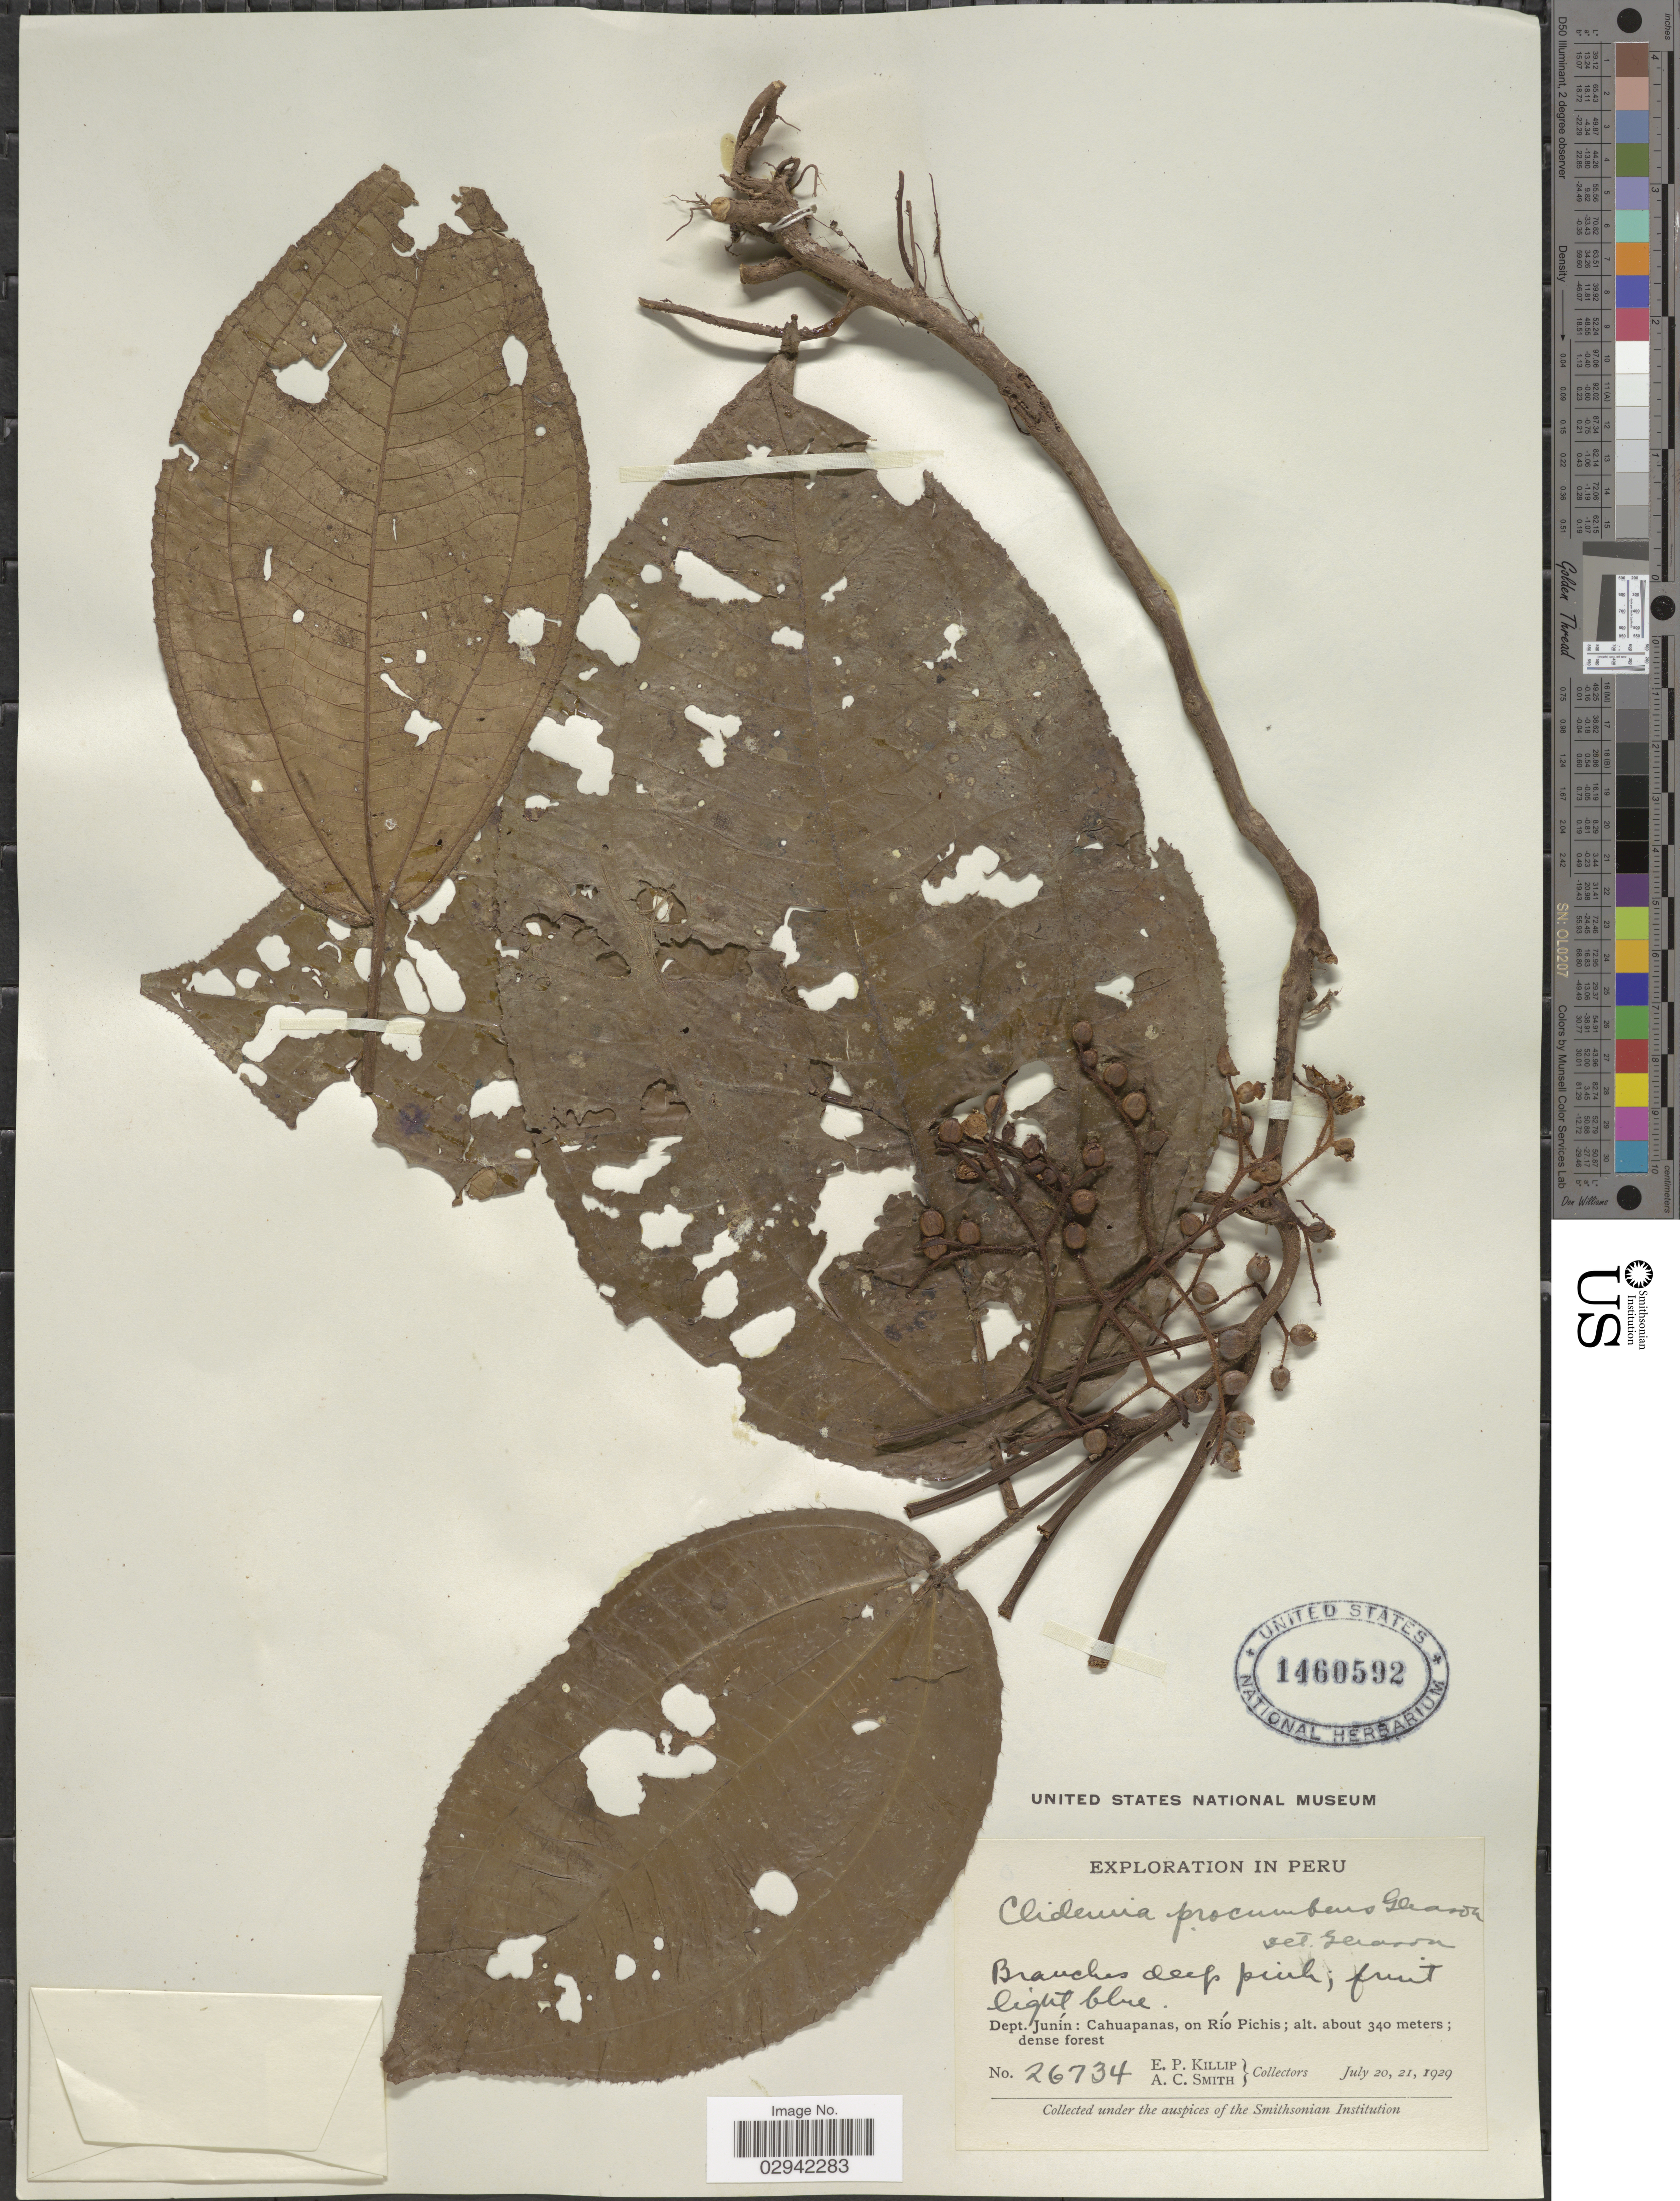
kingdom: Plantae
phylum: Tracheophyta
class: Magnoliopsida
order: Myrtales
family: Melastomataceae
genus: Miconia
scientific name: Miconia procumbens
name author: (Gleason) Wurdack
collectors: E. P. Killip & A. C. Smith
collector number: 26734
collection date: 1929-07-20/1929-07-21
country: Peru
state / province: Junín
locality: Dept. Junín: Cahuapanas, on Río Pichis.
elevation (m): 340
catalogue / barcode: US 1460592